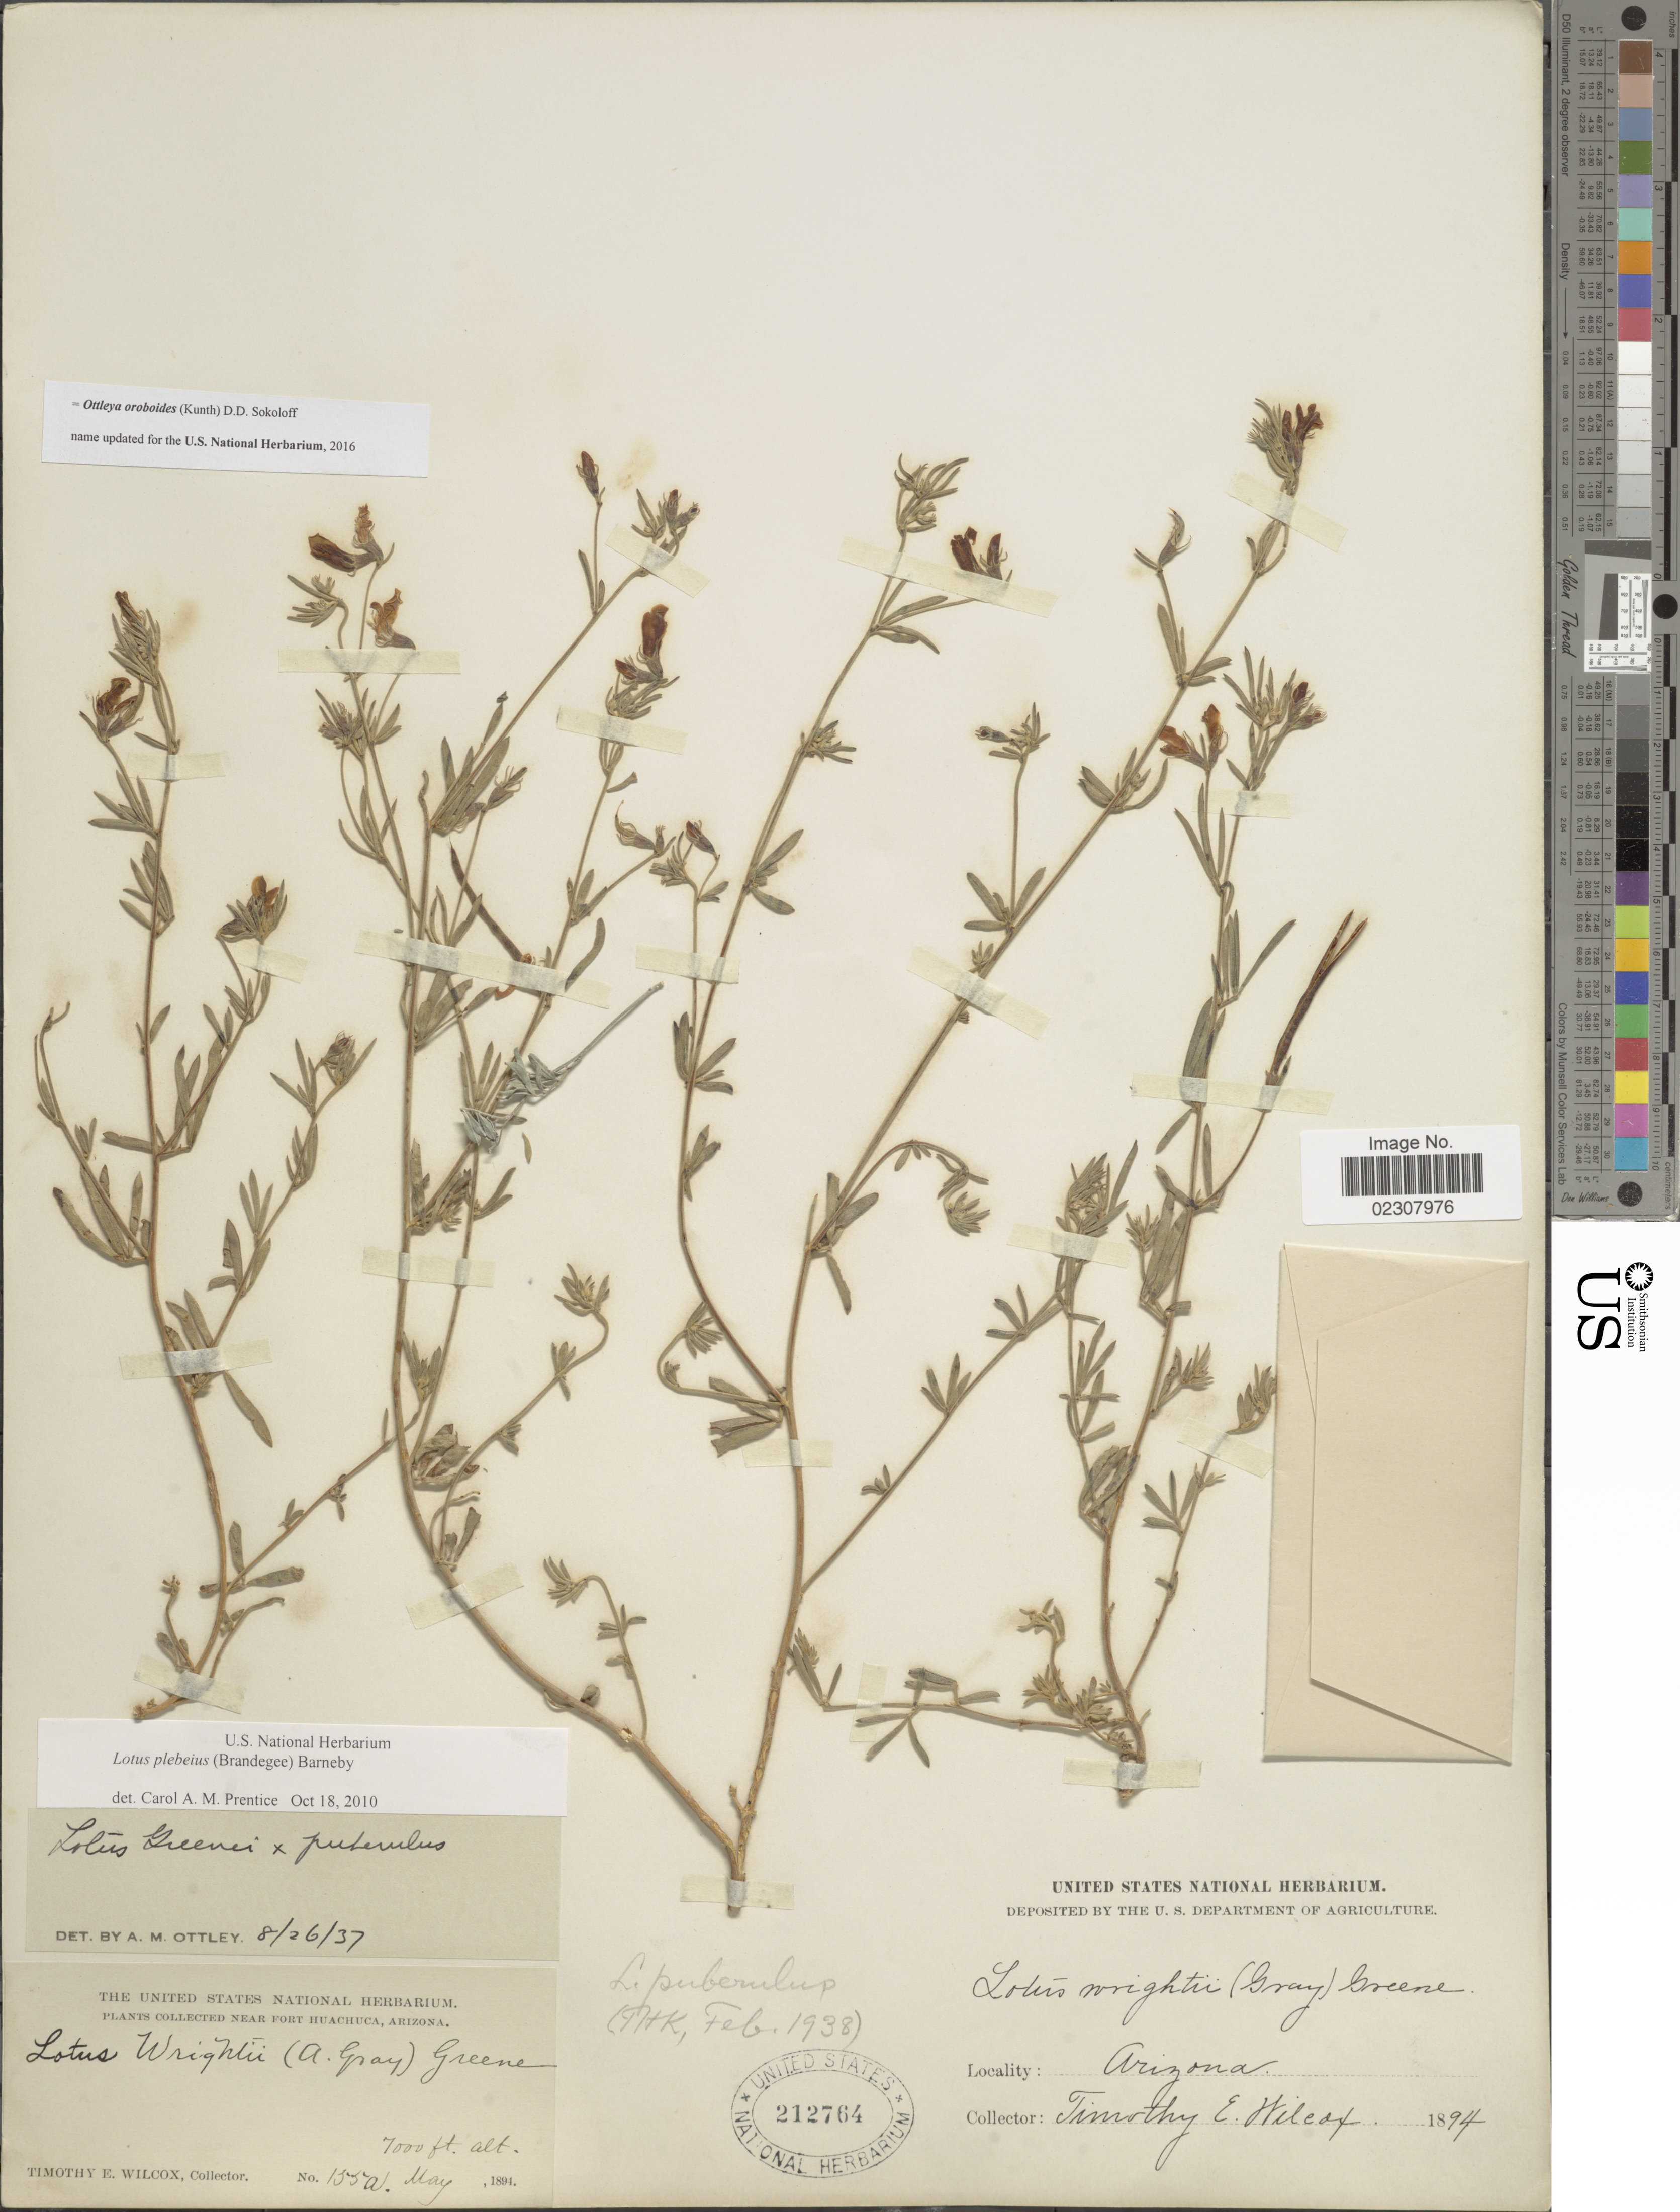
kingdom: Plantae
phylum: Tracheophyta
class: Magnoliopsida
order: Fabales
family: Fabaceae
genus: Ottleya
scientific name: Ottleya oroboides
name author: (Kunth) D.D. Sokoloff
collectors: T. E. Wilcox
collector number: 155a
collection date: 1891-05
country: United States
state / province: Arizona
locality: Near Port Huachuca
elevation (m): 2134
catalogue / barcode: US 212764